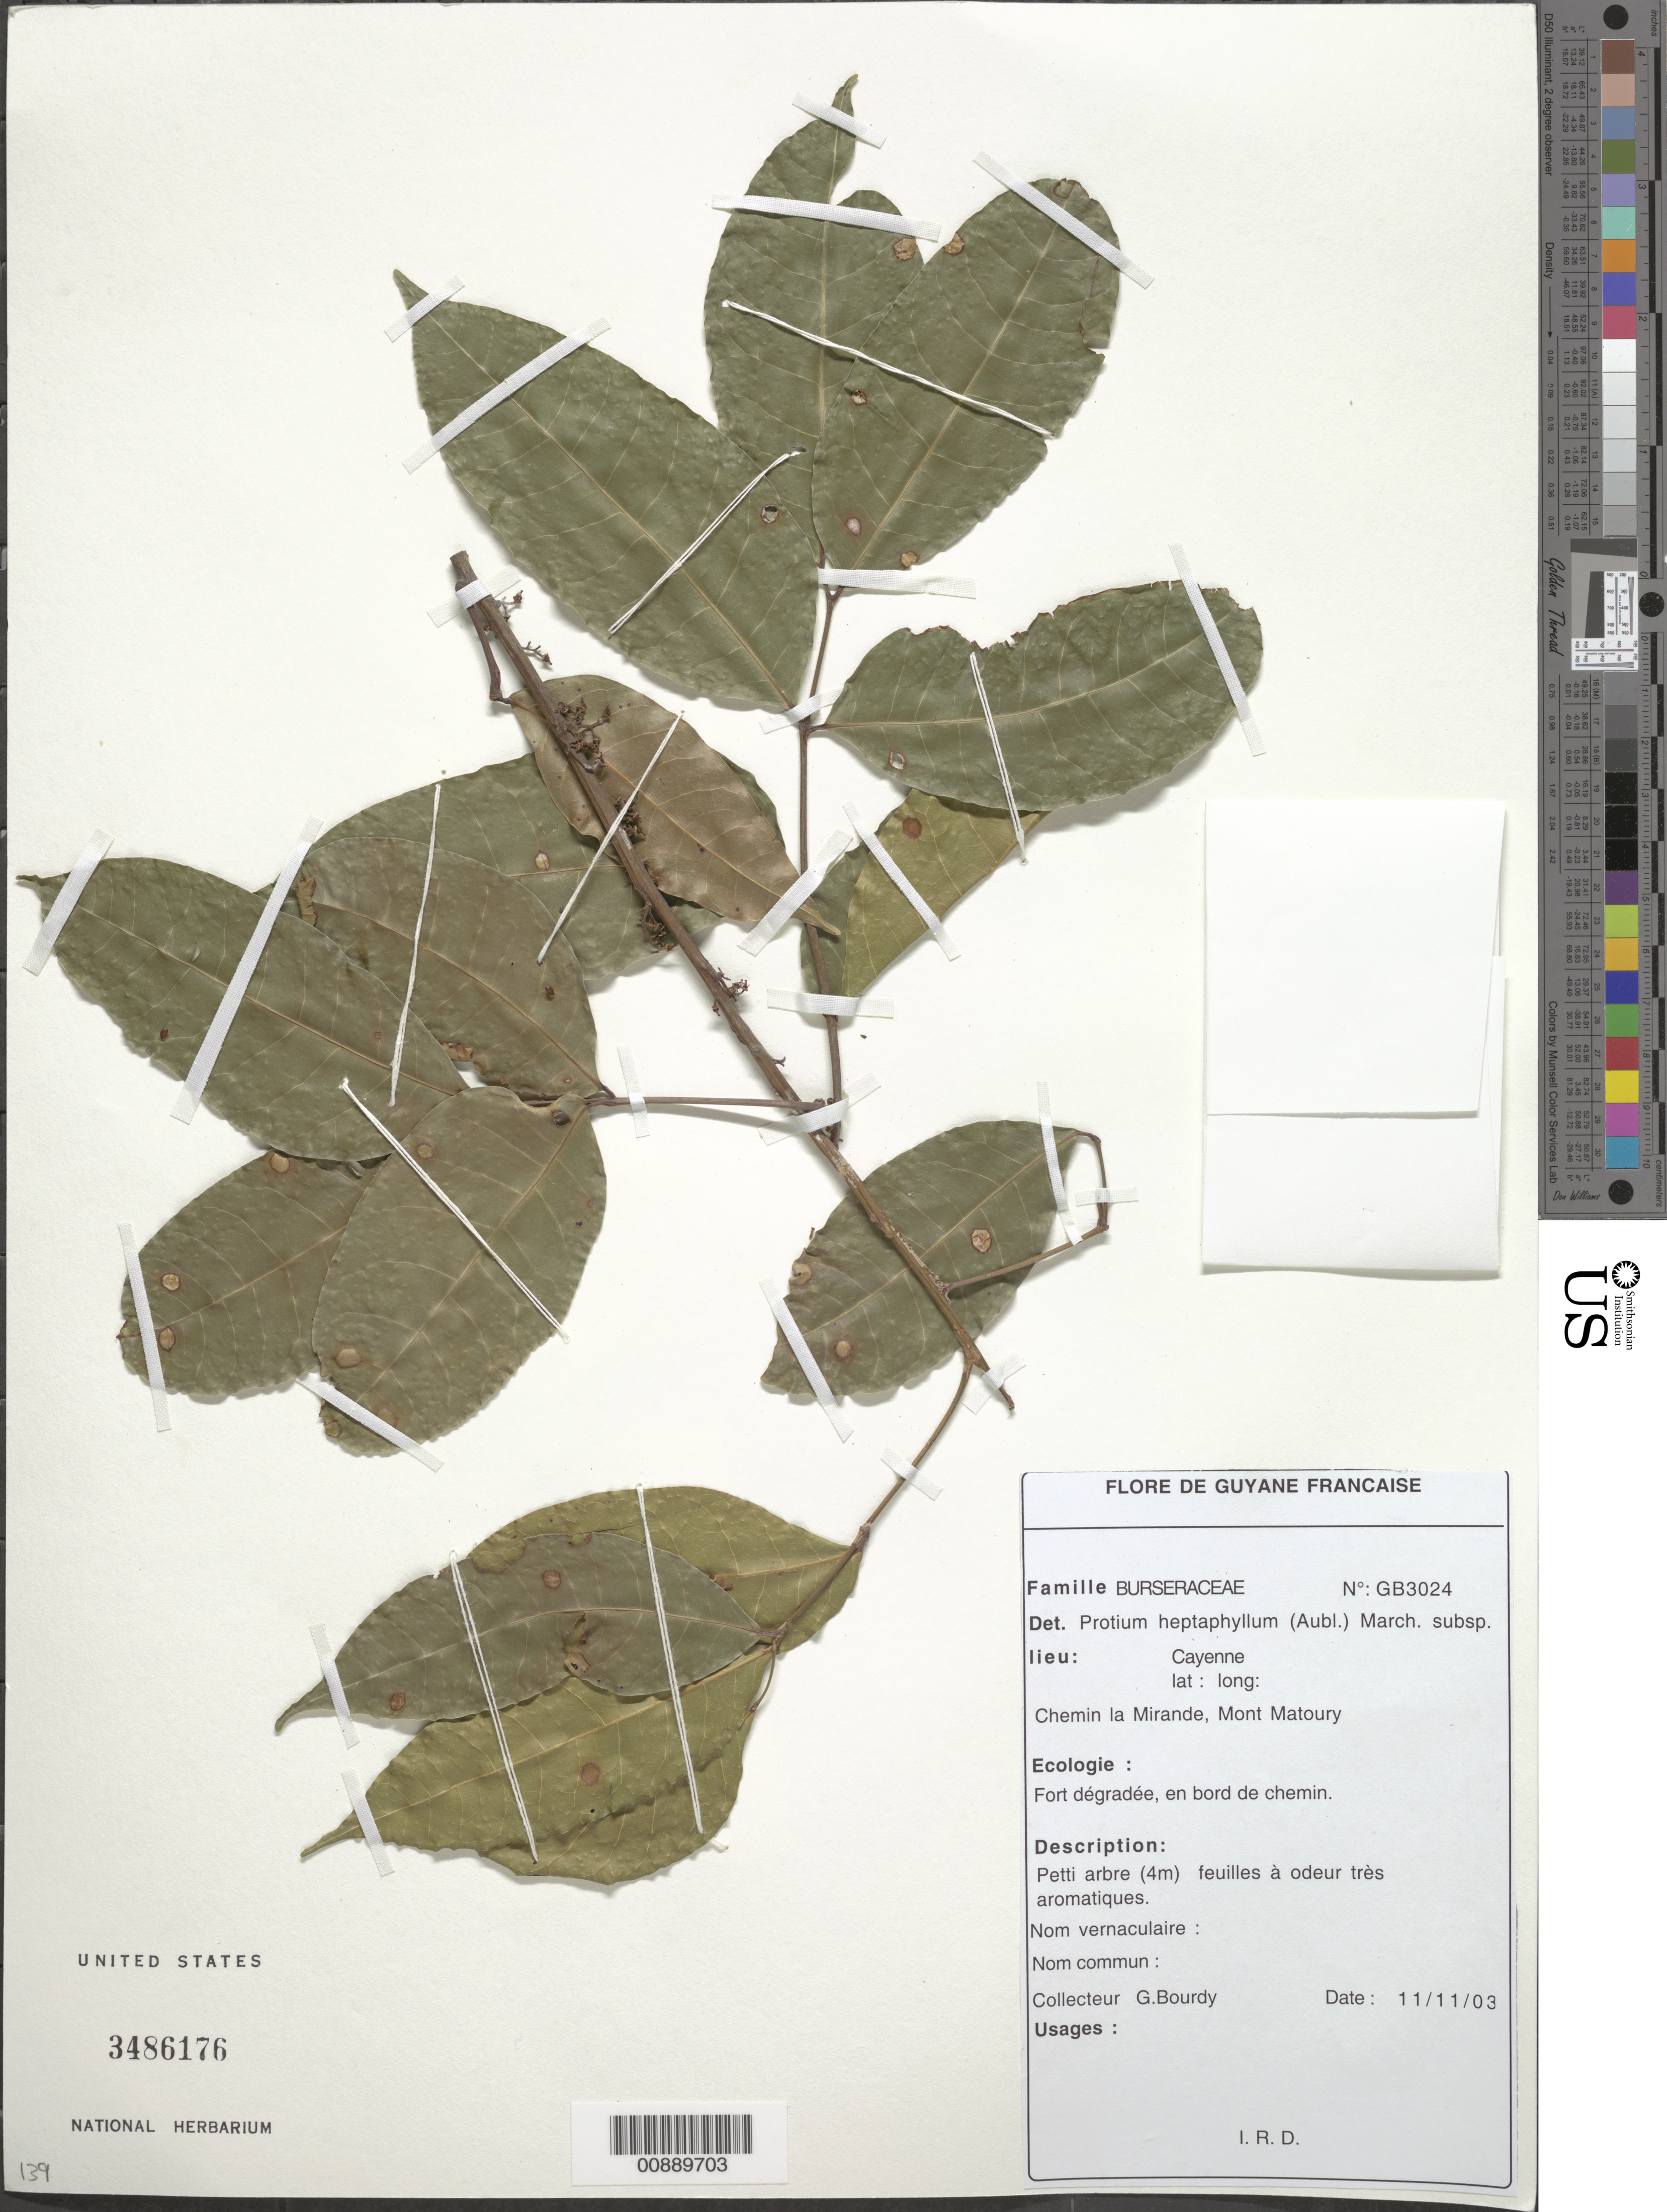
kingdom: Plantae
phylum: Tracheophyta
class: Magnoliopsida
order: Sapindales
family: Burseraceae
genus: Protium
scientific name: Protium heptaphyllum subsp. heptaphyllum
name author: (Aubl.) Marchand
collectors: G. Bourdy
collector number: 3024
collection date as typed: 11-Nov-03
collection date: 2003-11-11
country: French Guiana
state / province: Cayenne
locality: Cayenne, chemin de la Mirande, Mont Matoury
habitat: Forêt degradée, en bord de chemin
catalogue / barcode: US 3486176